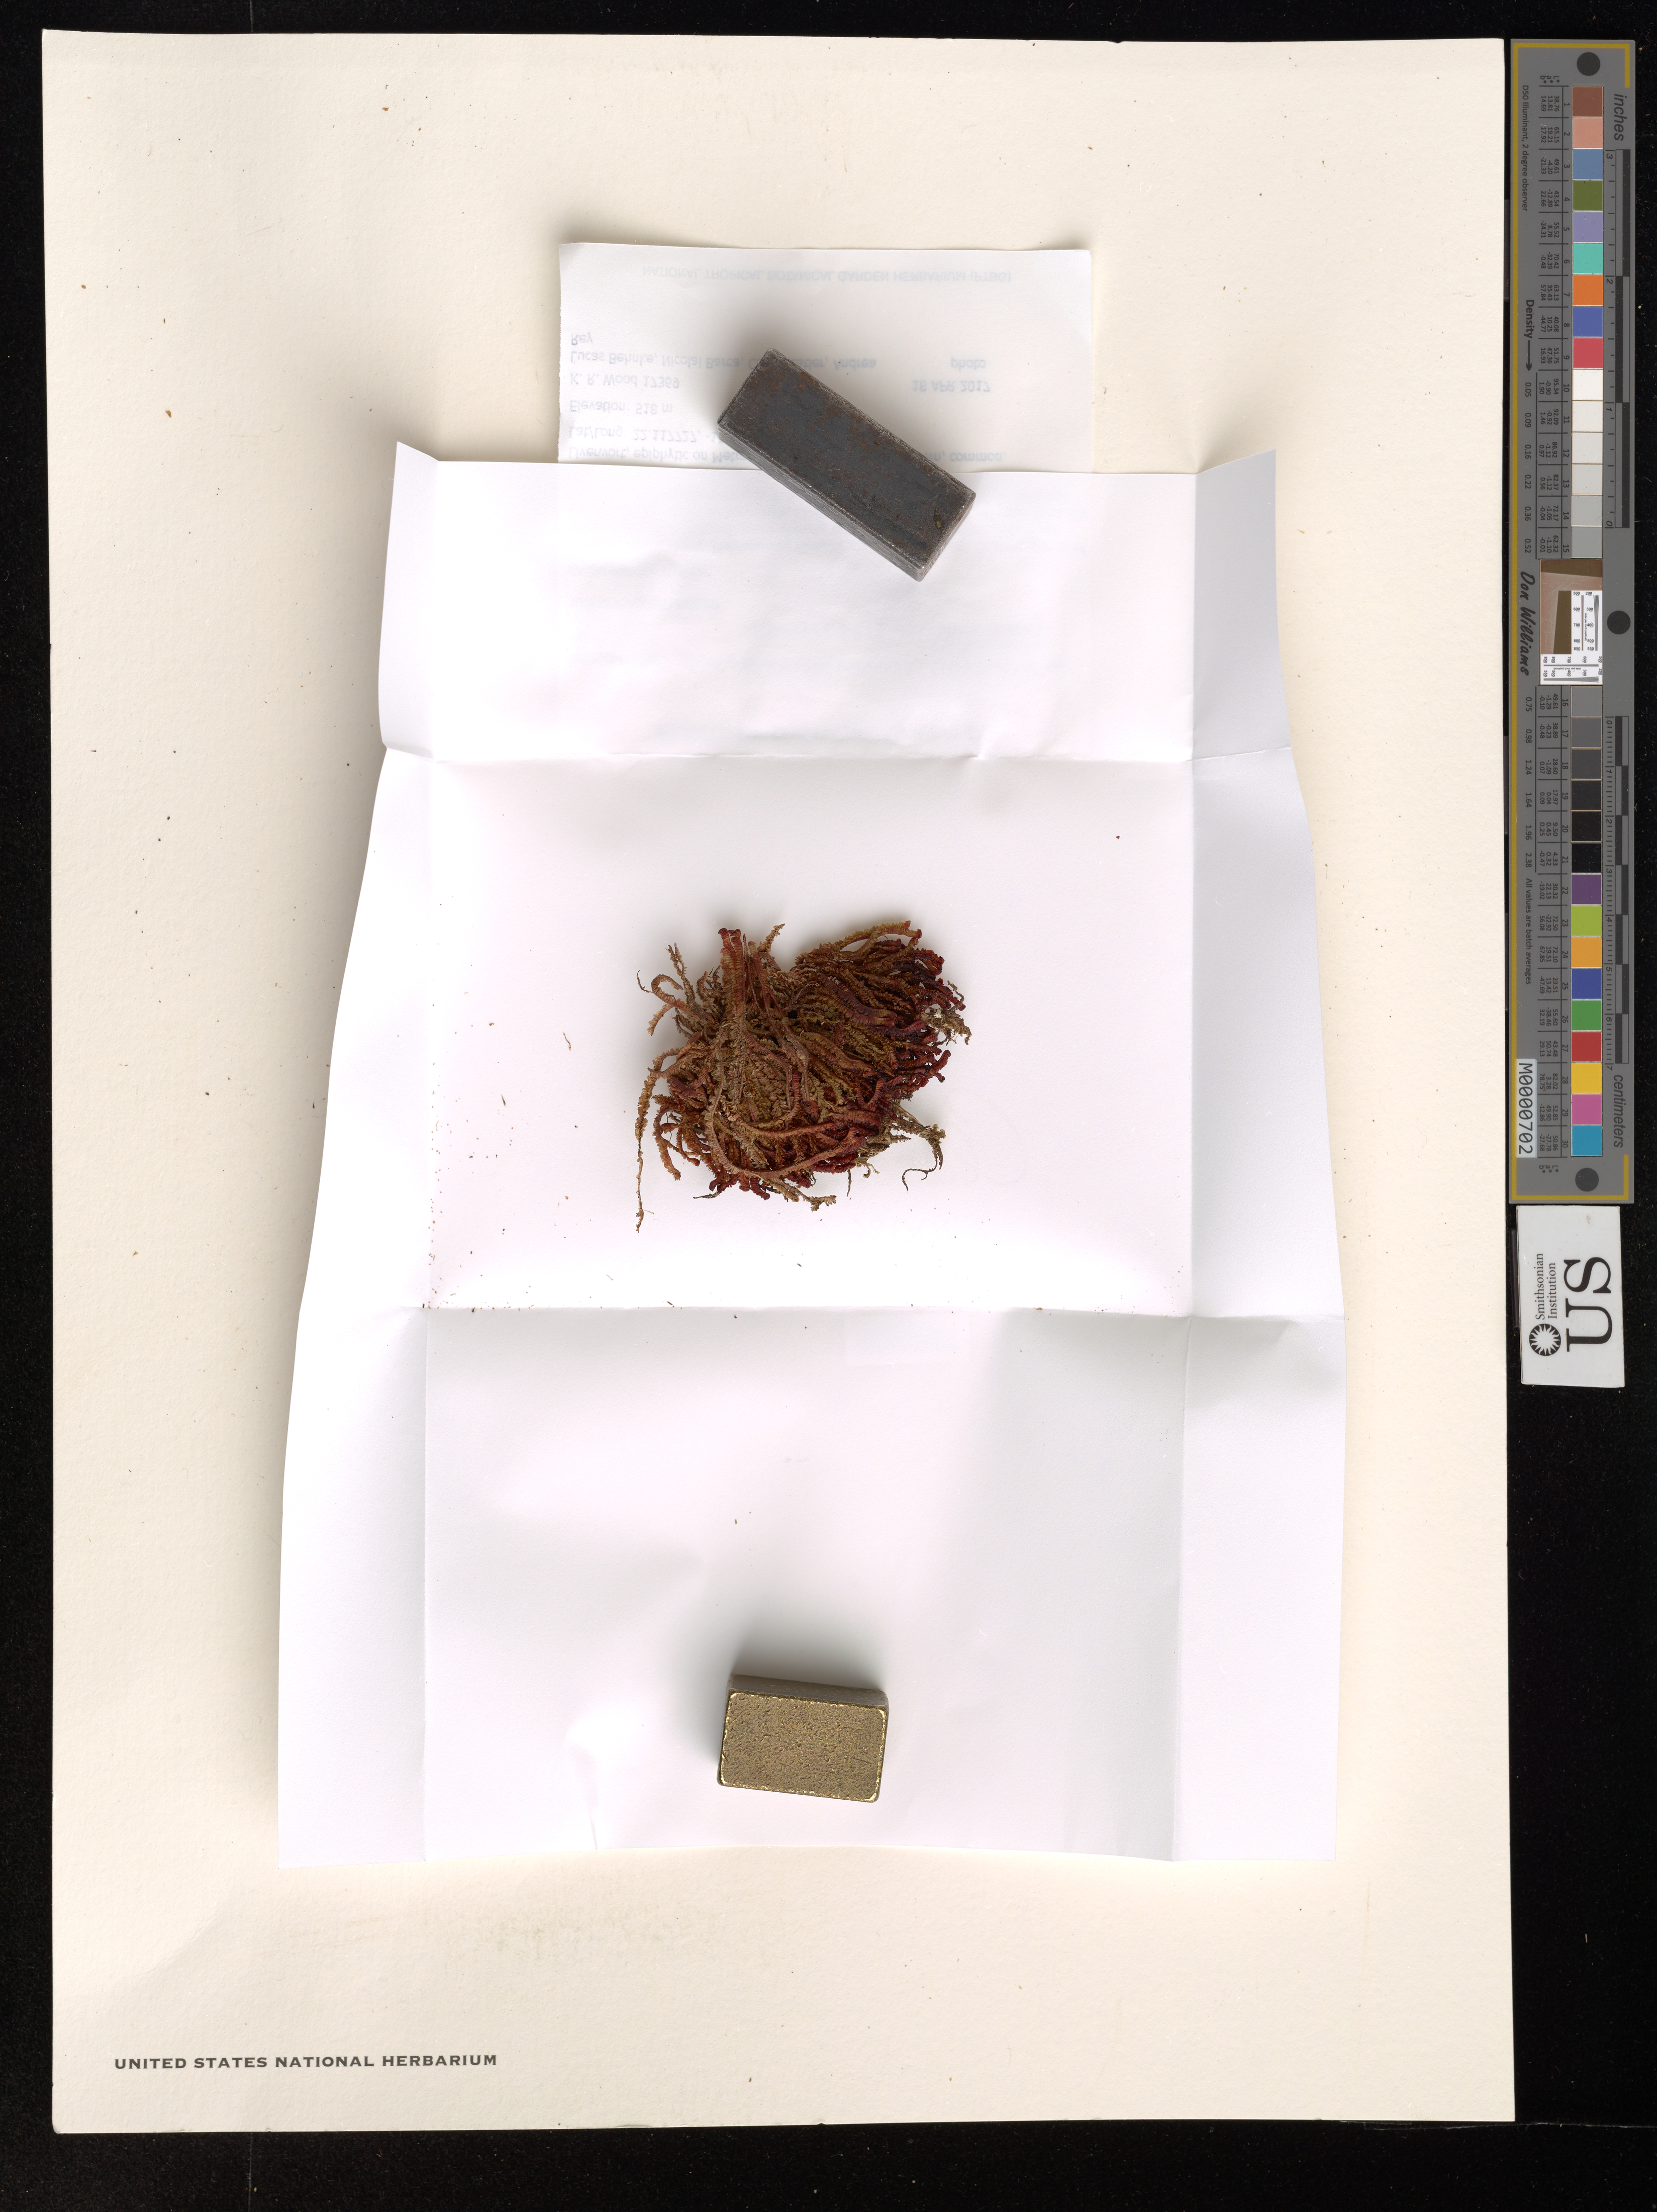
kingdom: Plantae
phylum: Marchantiophyta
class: Jungermanniopsida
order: Jungermanniales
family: Adelanthaceae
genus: Cuspidatula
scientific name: Cuspidatula robusta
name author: (Austin) Váňa & Söderström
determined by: Judziewicz, E.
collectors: K. R. Wood, L. Behnke, N. Barca, C. Statler & A. Rey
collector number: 17369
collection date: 2017-04-18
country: United States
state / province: Hawaii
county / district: Kauai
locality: The Hawaiian Islands. Kauai Hannalei District. Lumahai, upper valley.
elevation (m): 518